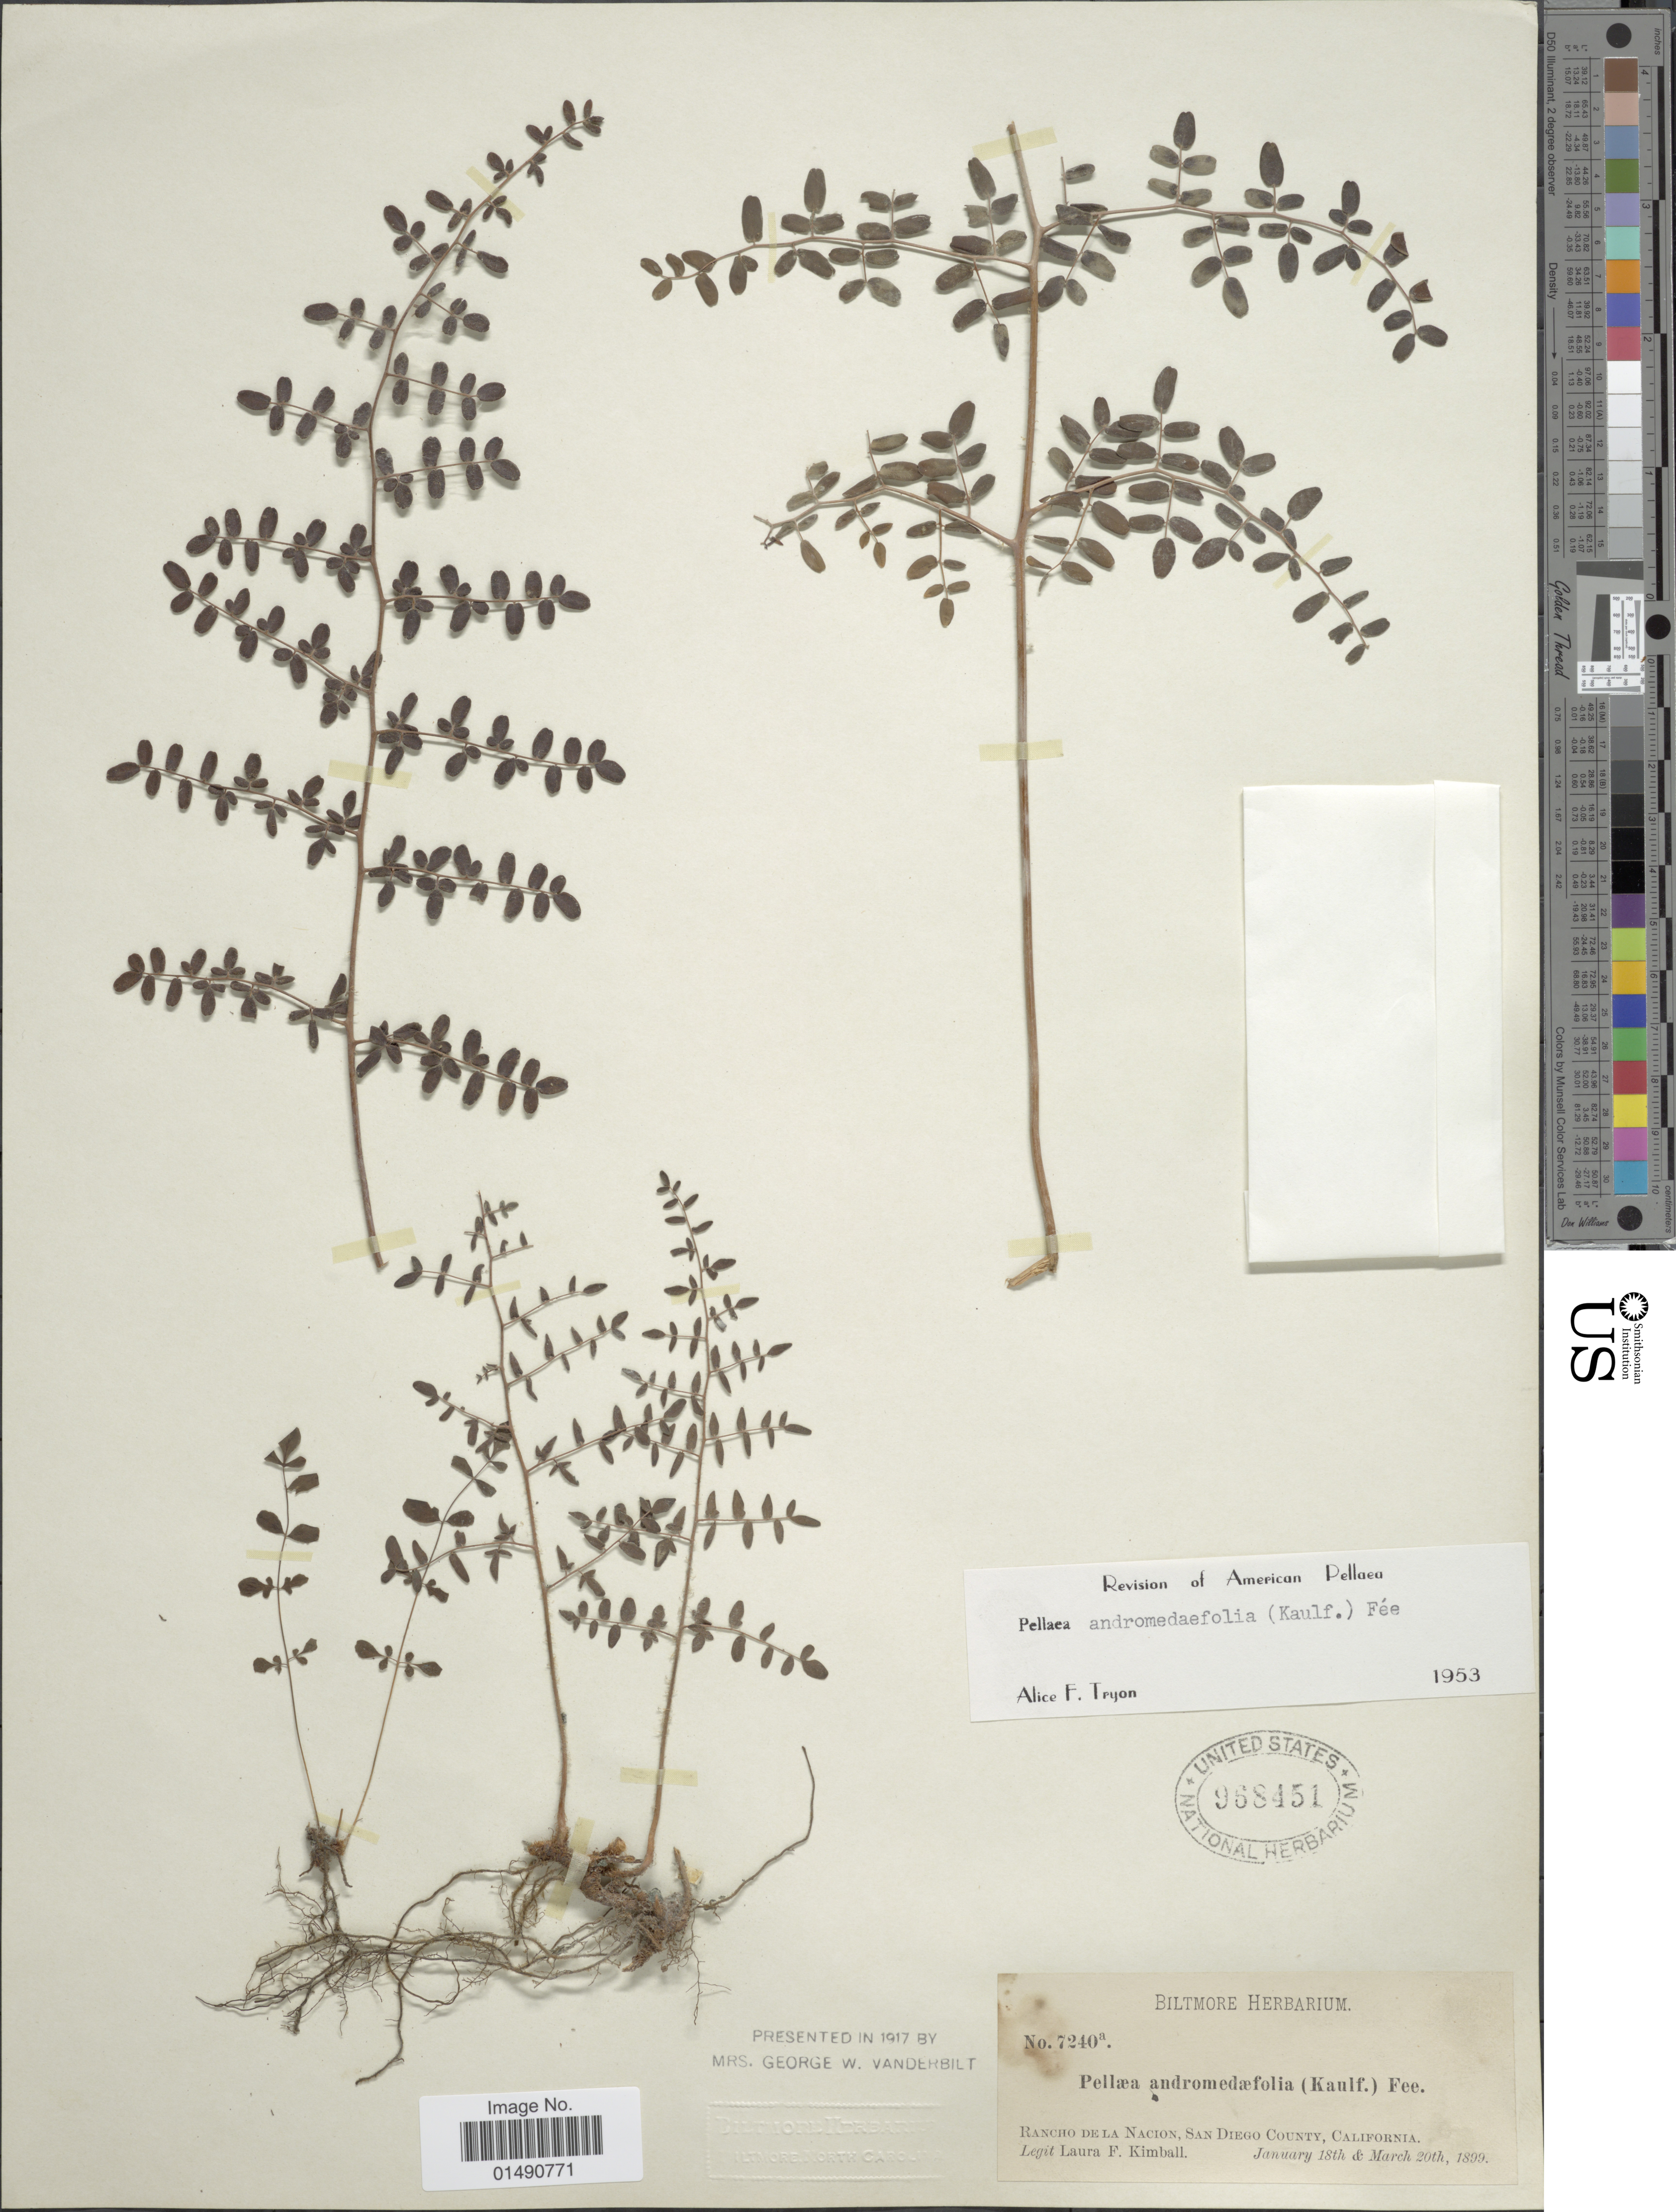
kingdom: Plantae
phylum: Tracheophyta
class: Polypodiopsida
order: Polypodiales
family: Pteridaceae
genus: Pellaea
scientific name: Pellaea andromedifolia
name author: (Kaulf.) Fée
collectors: L. Kimball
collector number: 7240a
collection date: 1899-01-18/1899-03-20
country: United States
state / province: California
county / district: San Diego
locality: Rancho De La Nacion, San Diego County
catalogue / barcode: US 968451